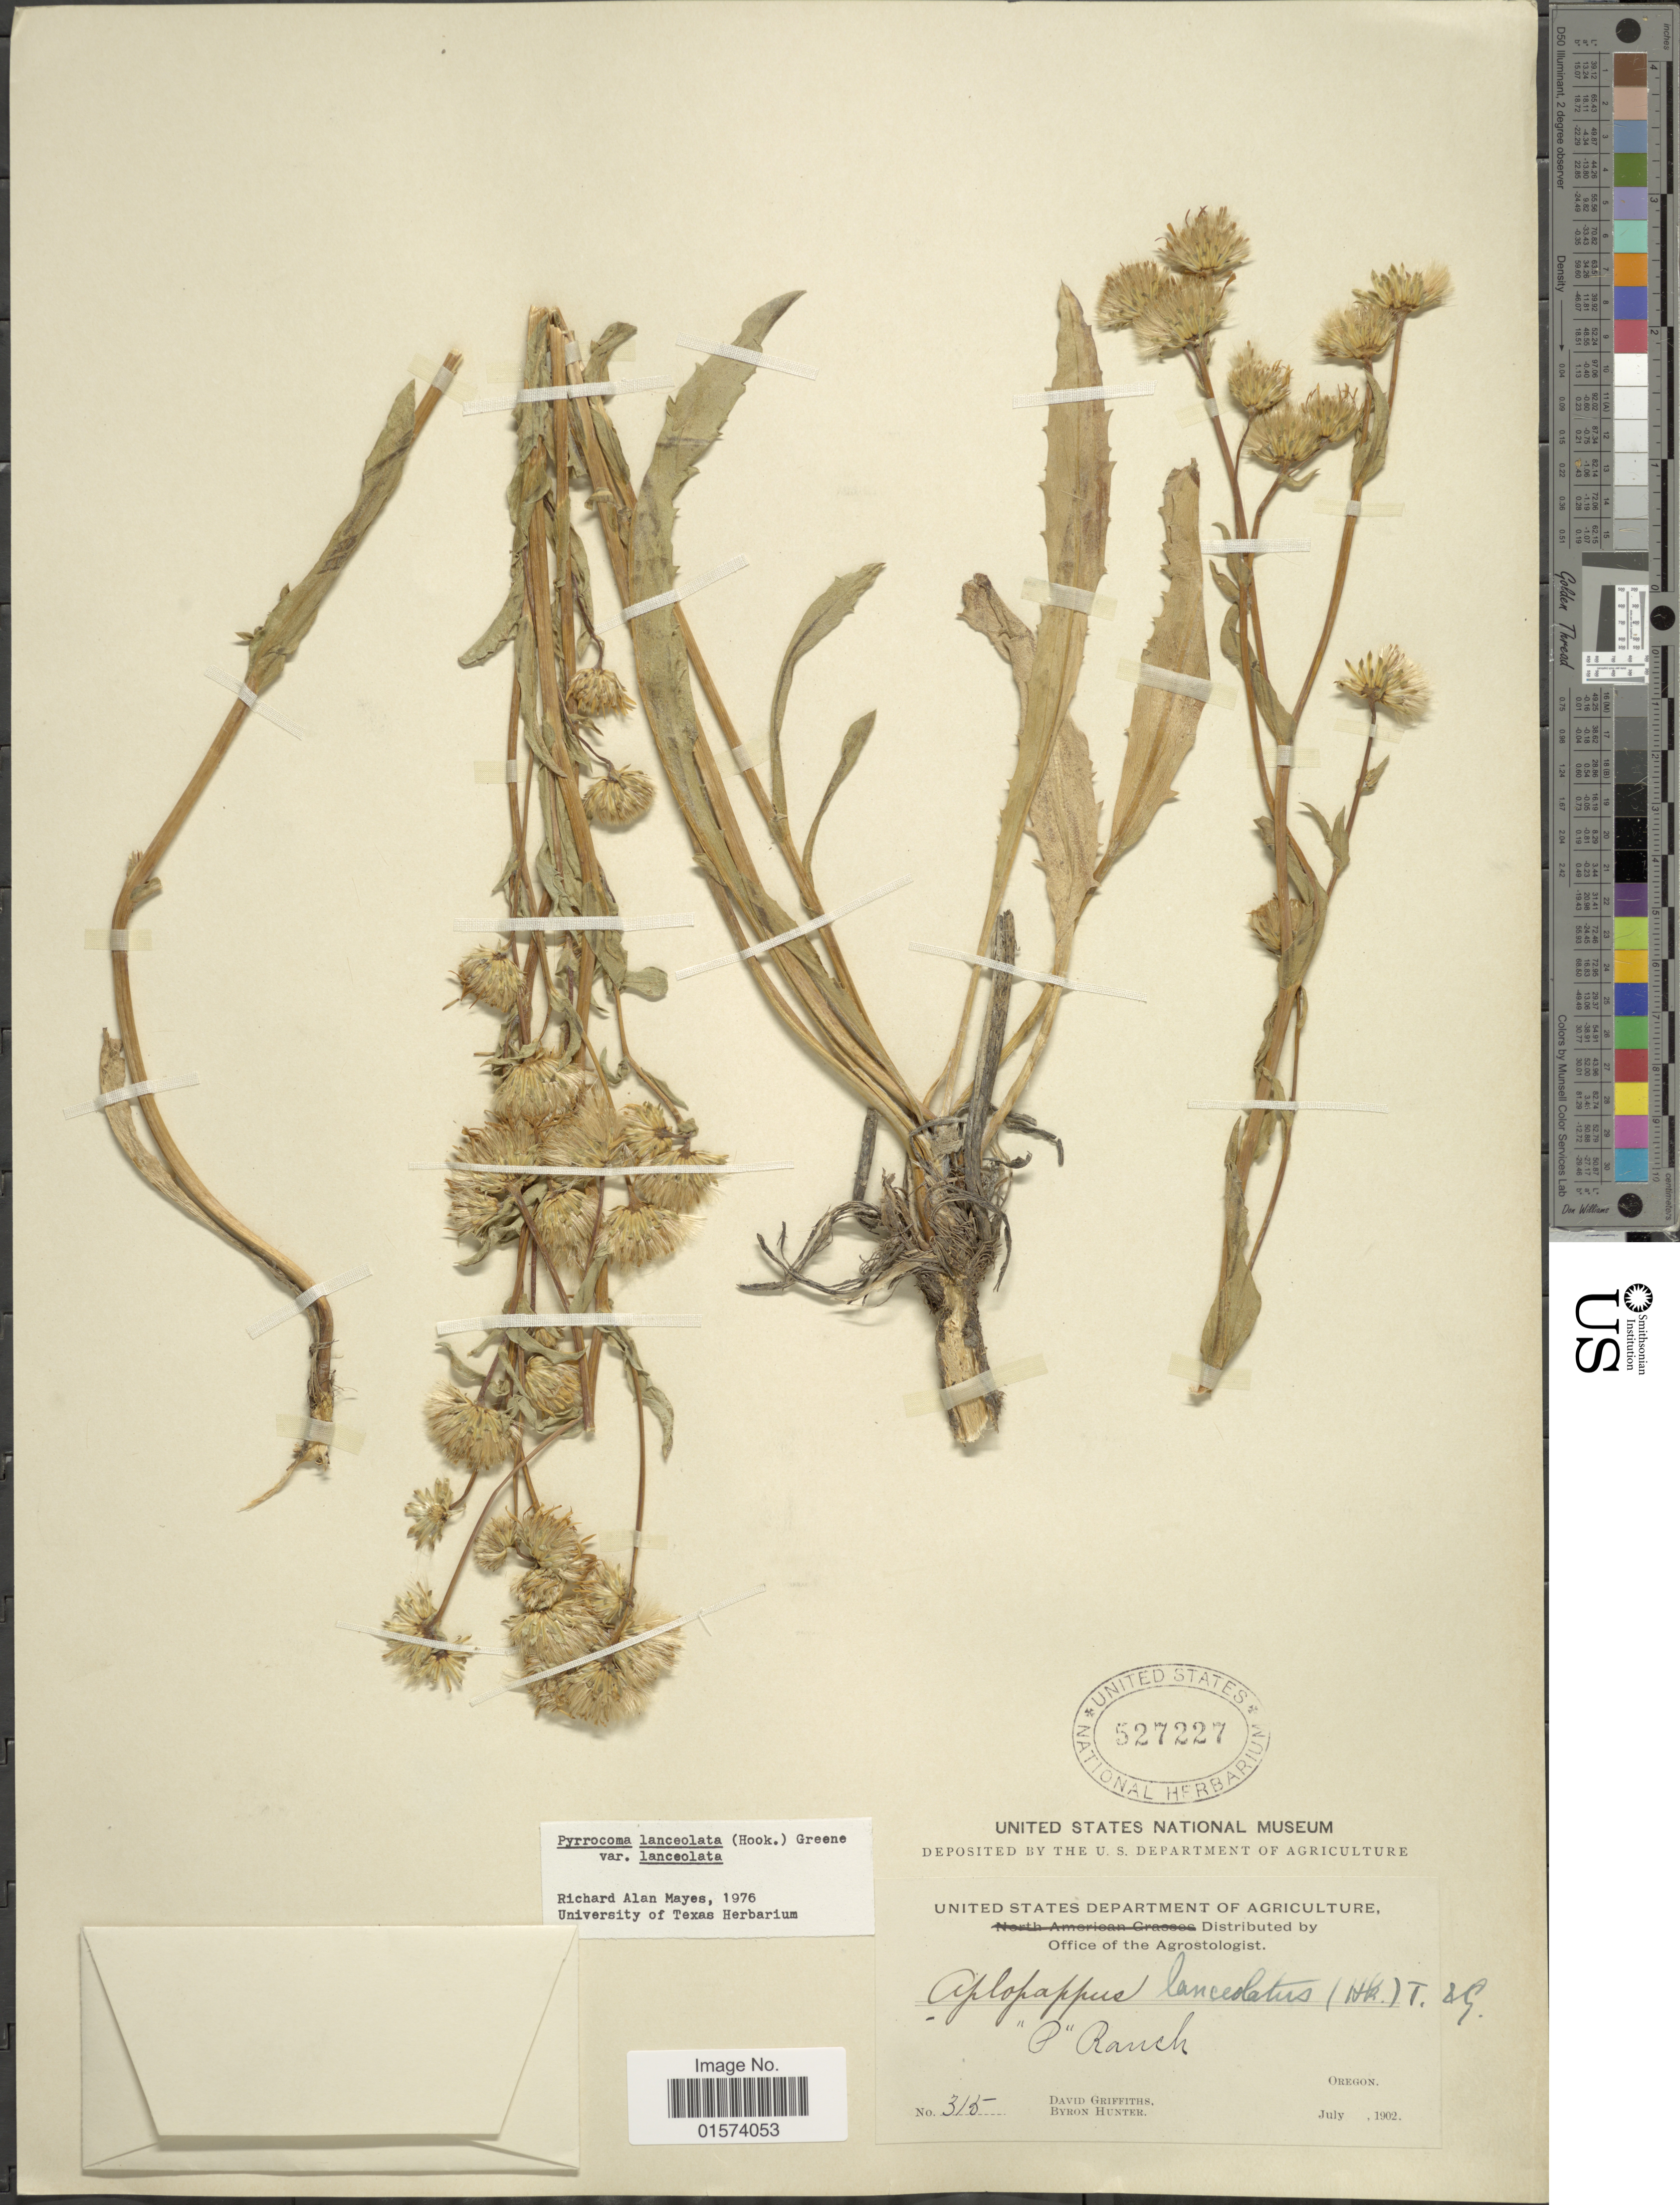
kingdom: Plantae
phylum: Tracheophyta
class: Magnoliopsida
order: Asterales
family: Asteraceae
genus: Pyrrocoma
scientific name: Pyrrocoma lanceolata var. lanceolata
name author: (Hook.) Greene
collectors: D. Griffiths & B. Hunter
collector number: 315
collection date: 1902-07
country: United States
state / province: Oregon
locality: P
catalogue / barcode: US 527227